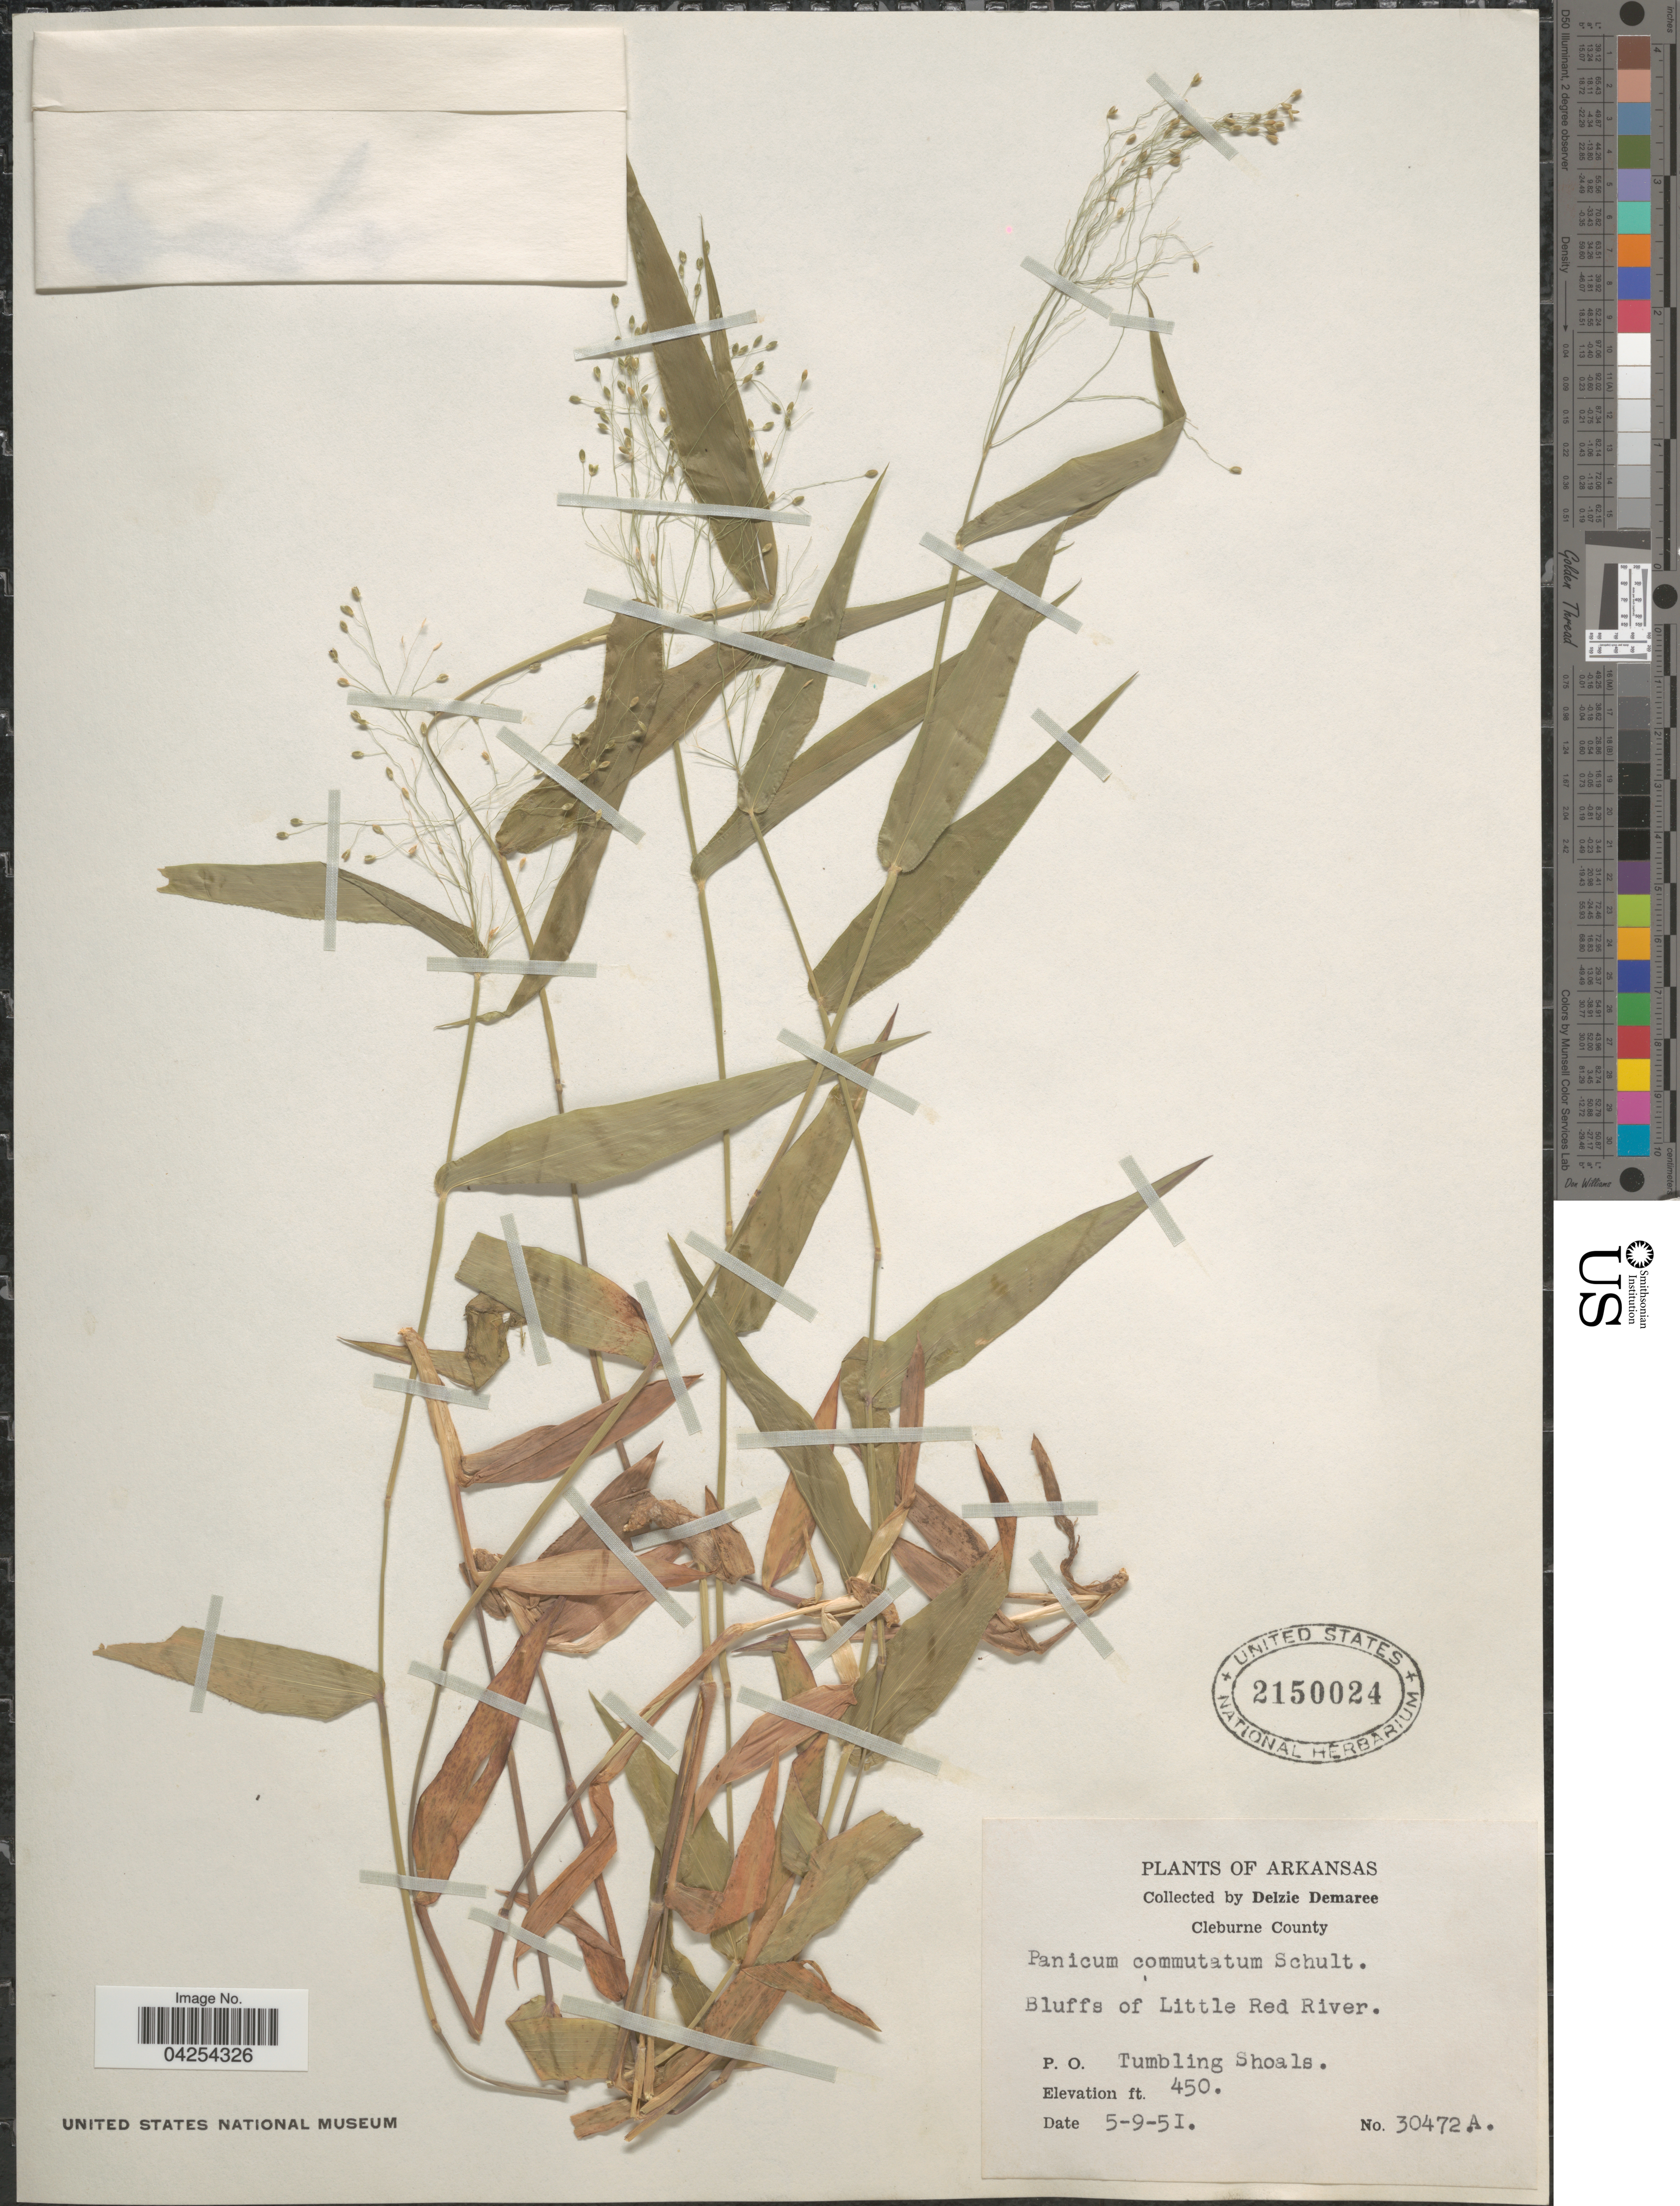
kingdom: Plantae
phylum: Tracheophyta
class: Liliopsida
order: Poales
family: Poaceae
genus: Dichanthelium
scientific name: Dichanthelium commutatum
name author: (Schult.) Gould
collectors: D. Demaree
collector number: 30472A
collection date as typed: Transcribed d/m/y: 9/5/51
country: United States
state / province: Arkansas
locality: Cleburne County. Bluffs of Little Red River. P. O. Tumbling Shoals.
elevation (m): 137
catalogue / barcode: US 2150024